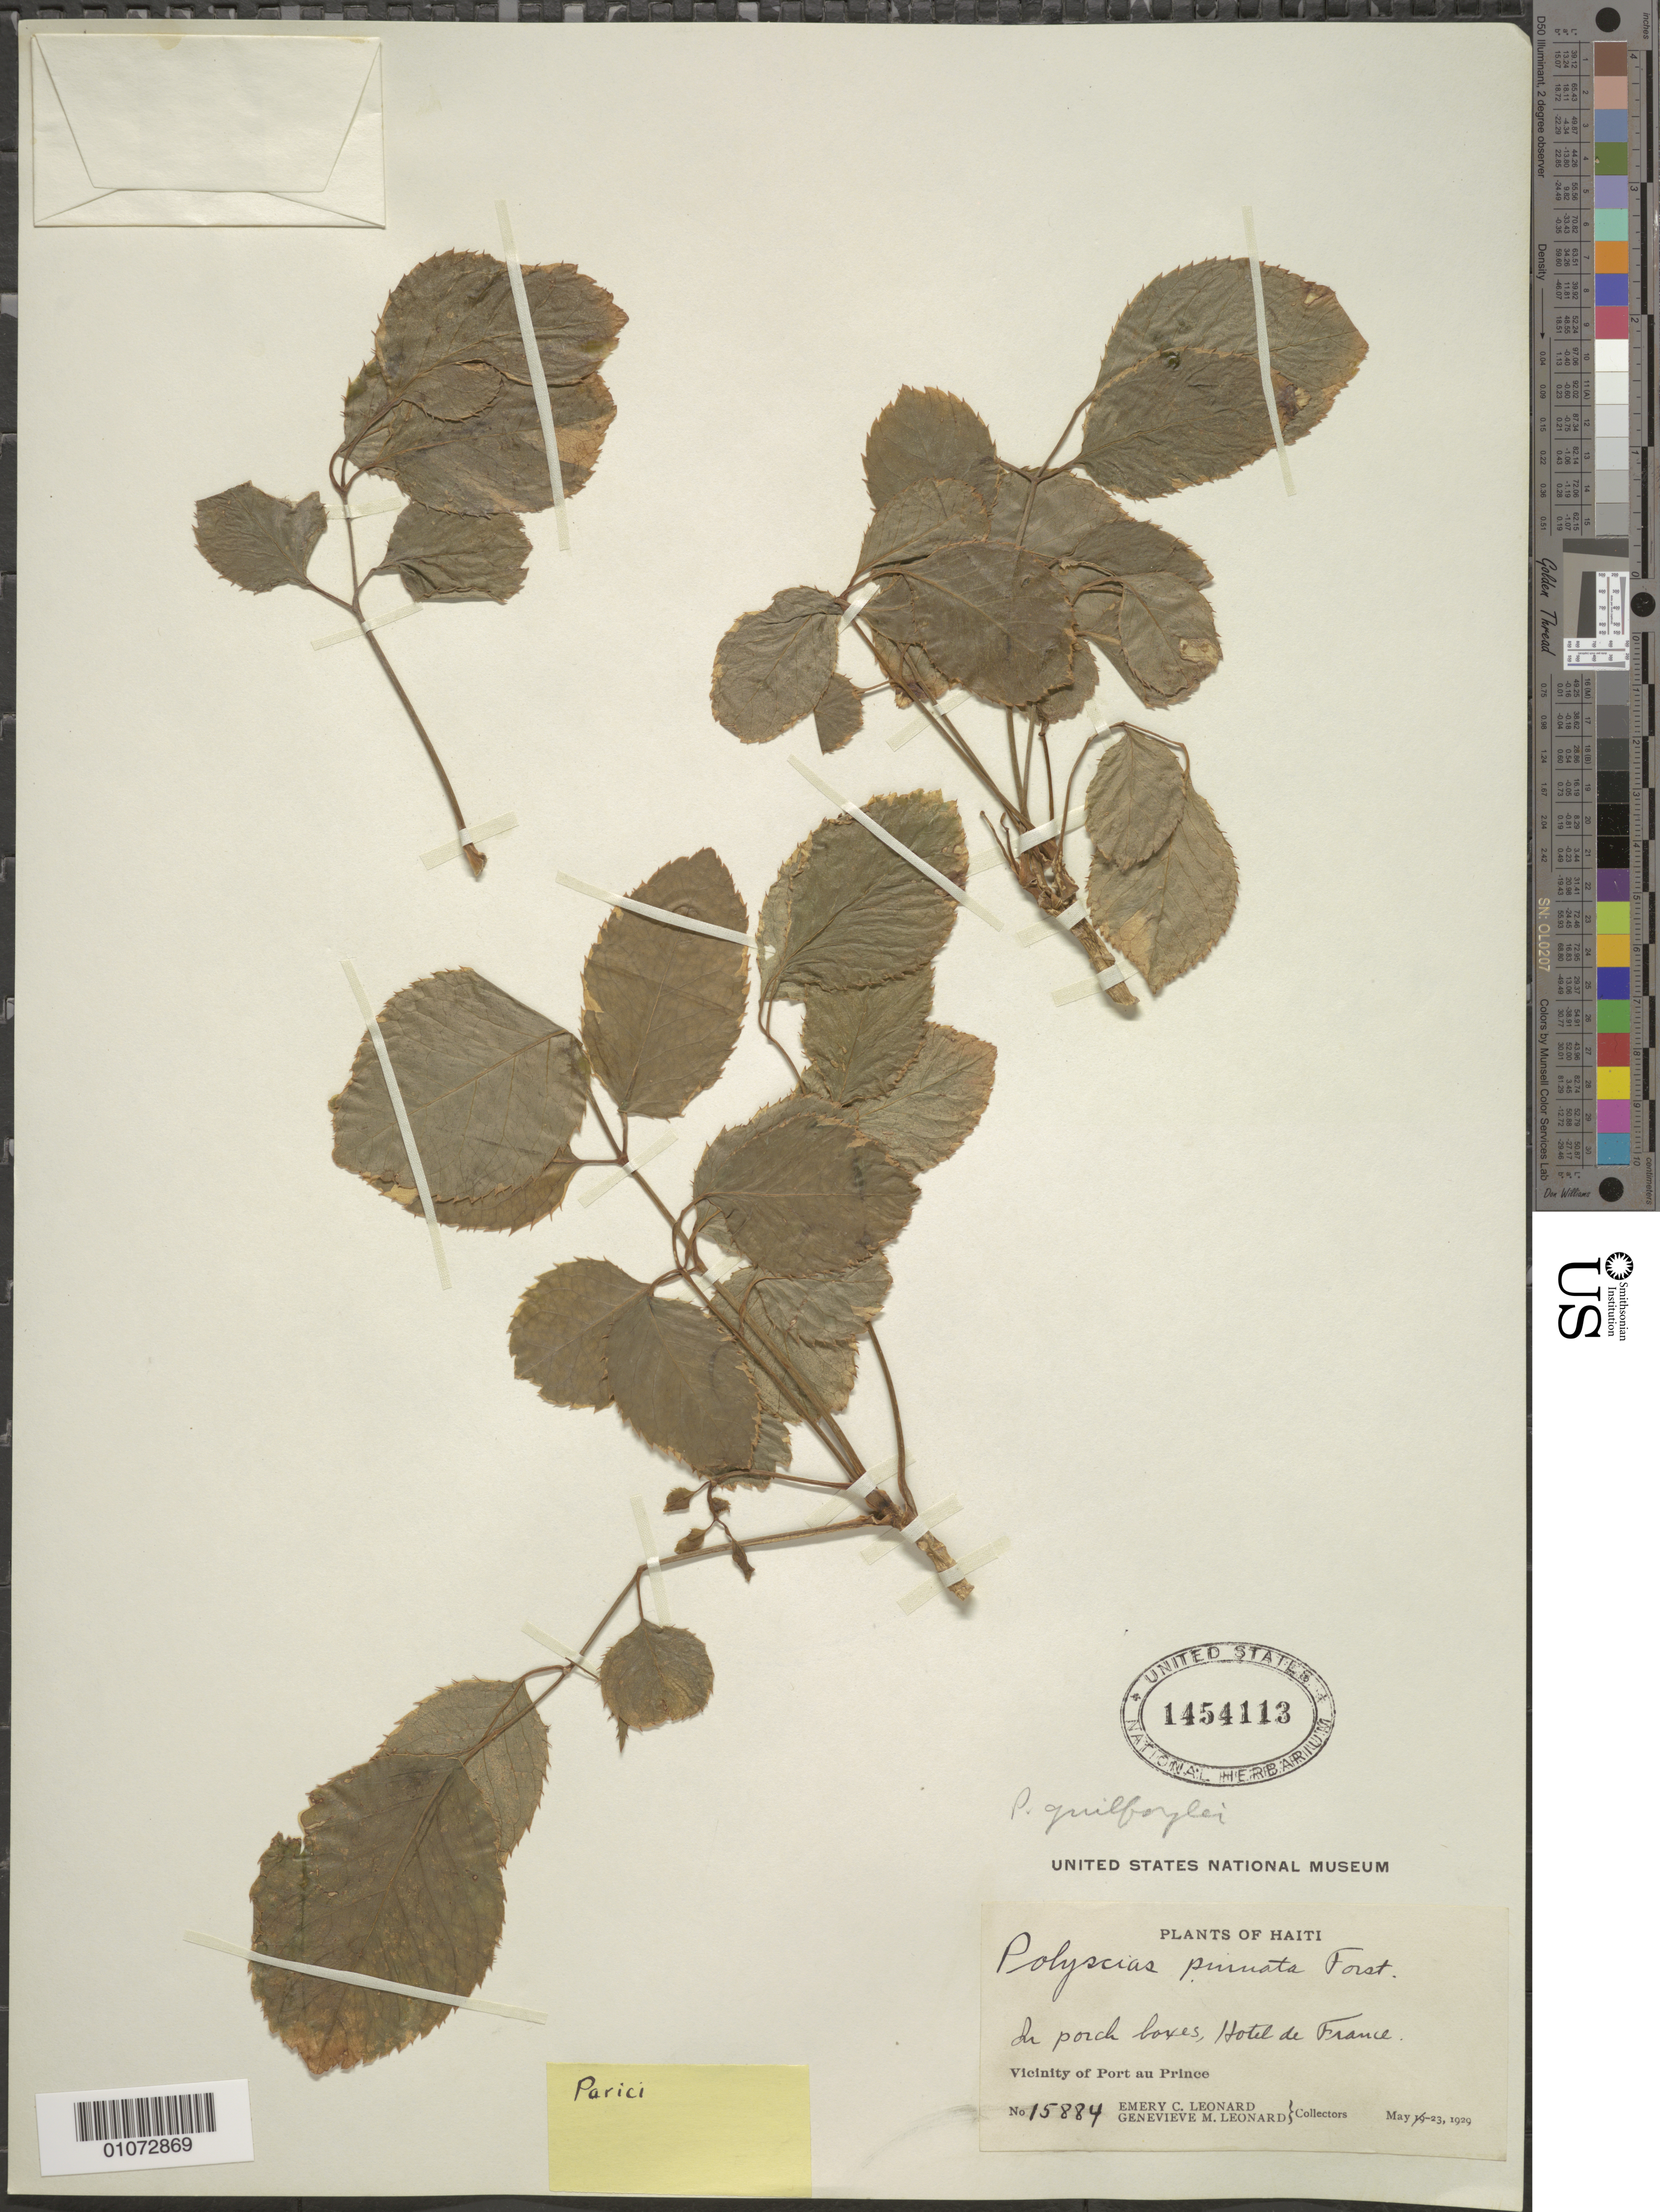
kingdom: Plantae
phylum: Tracheophyta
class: Magnoliopsida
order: Apiales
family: Araliaceae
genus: Polyscias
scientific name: Polyscias guilfoylei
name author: (W. Bull) L.H. Bailey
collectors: E. C. Leonard & G. M. Leonard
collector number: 15884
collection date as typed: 16 May 1929 to 23 May 1929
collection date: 1929-05-16/1929-05-23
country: Haiti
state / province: Óuest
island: Hispaniola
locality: Vicinity of Port au Prince, in porch boxes, Hotel de France.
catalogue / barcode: US 1454113